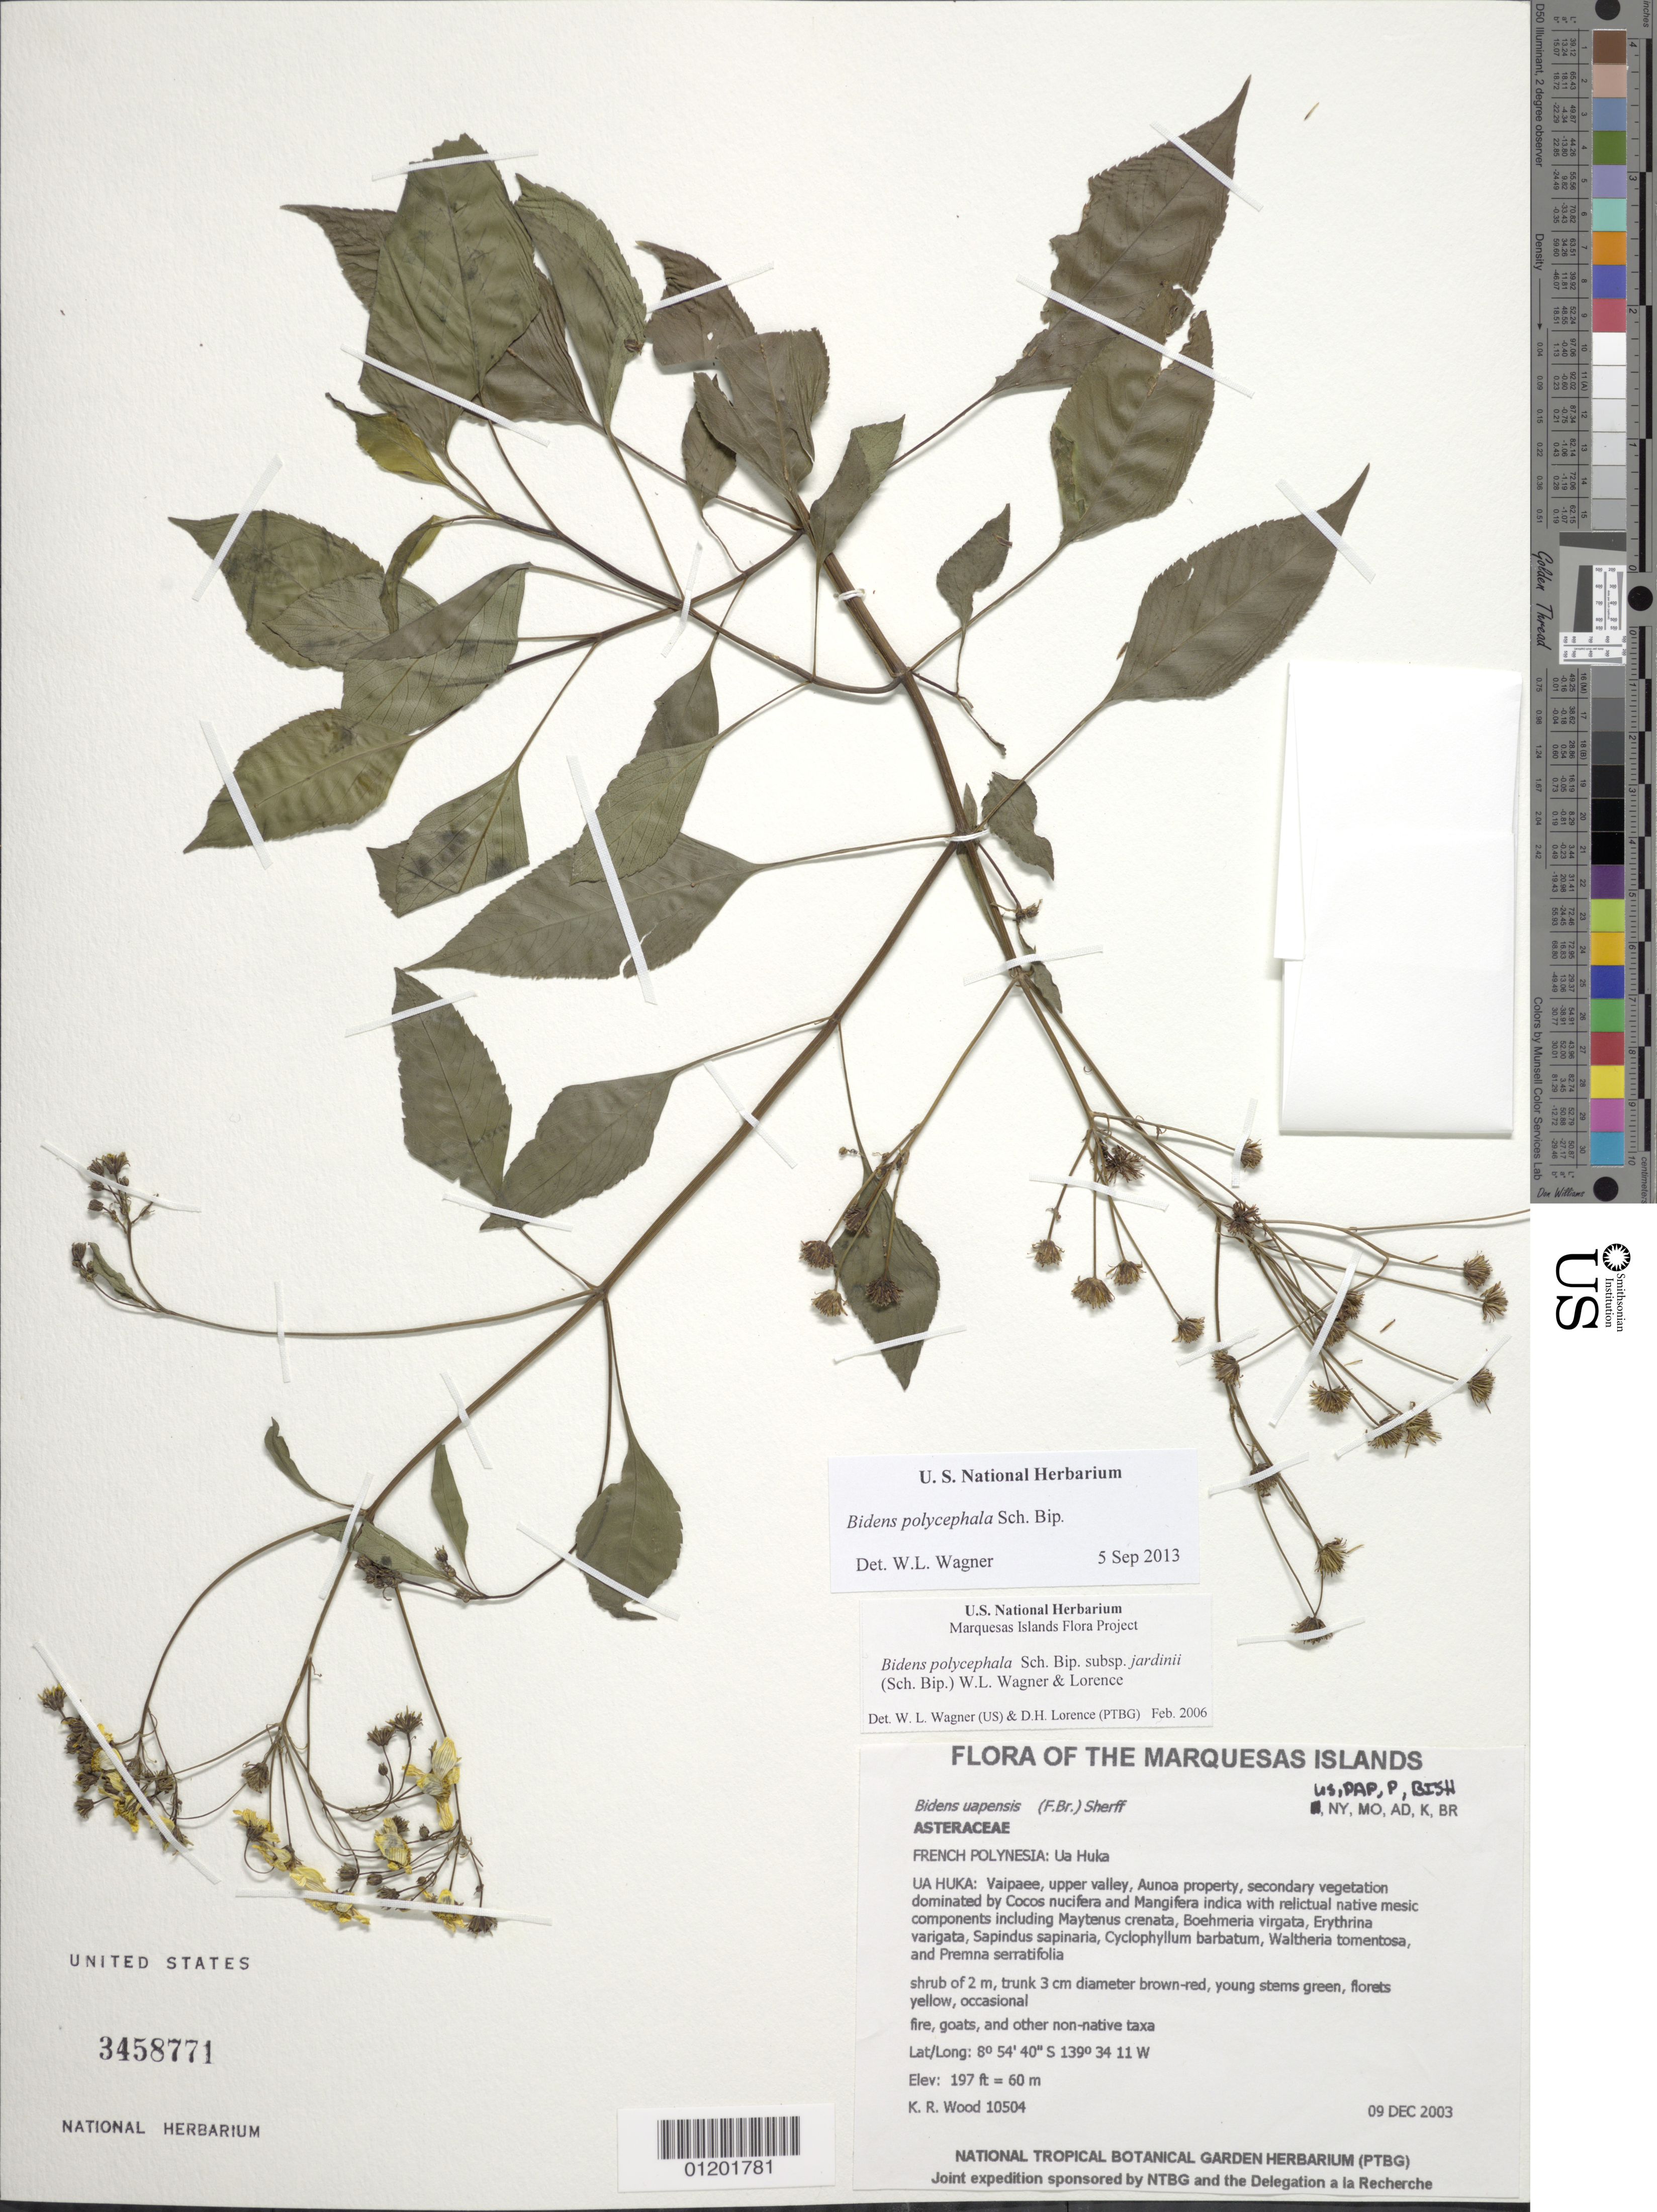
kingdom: Plantae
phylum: Tracheophyta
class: Magnoliopsida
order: Asterales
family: Asteraceae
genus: Bidens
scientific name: Bidens polycephala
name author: Sch. Bip.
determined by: Wagner, W. L., (BOT), Smithsonian Institution - National Museum of Natural History (UNITED STATES)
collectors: K. R. Wood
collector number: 10504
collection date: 2003-12-09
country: French Polynesia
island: Ua Huka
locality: Vaipaee, upper valley, Aunoa property, secondary vegetation dominated by Cocos nucifera and Mangifera indica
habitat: Mid-slope, N aspect, moderate slope, scattered, mesic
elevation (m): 60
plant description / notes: Fire, goats, and other non-native taxa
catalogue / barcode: US 3458771